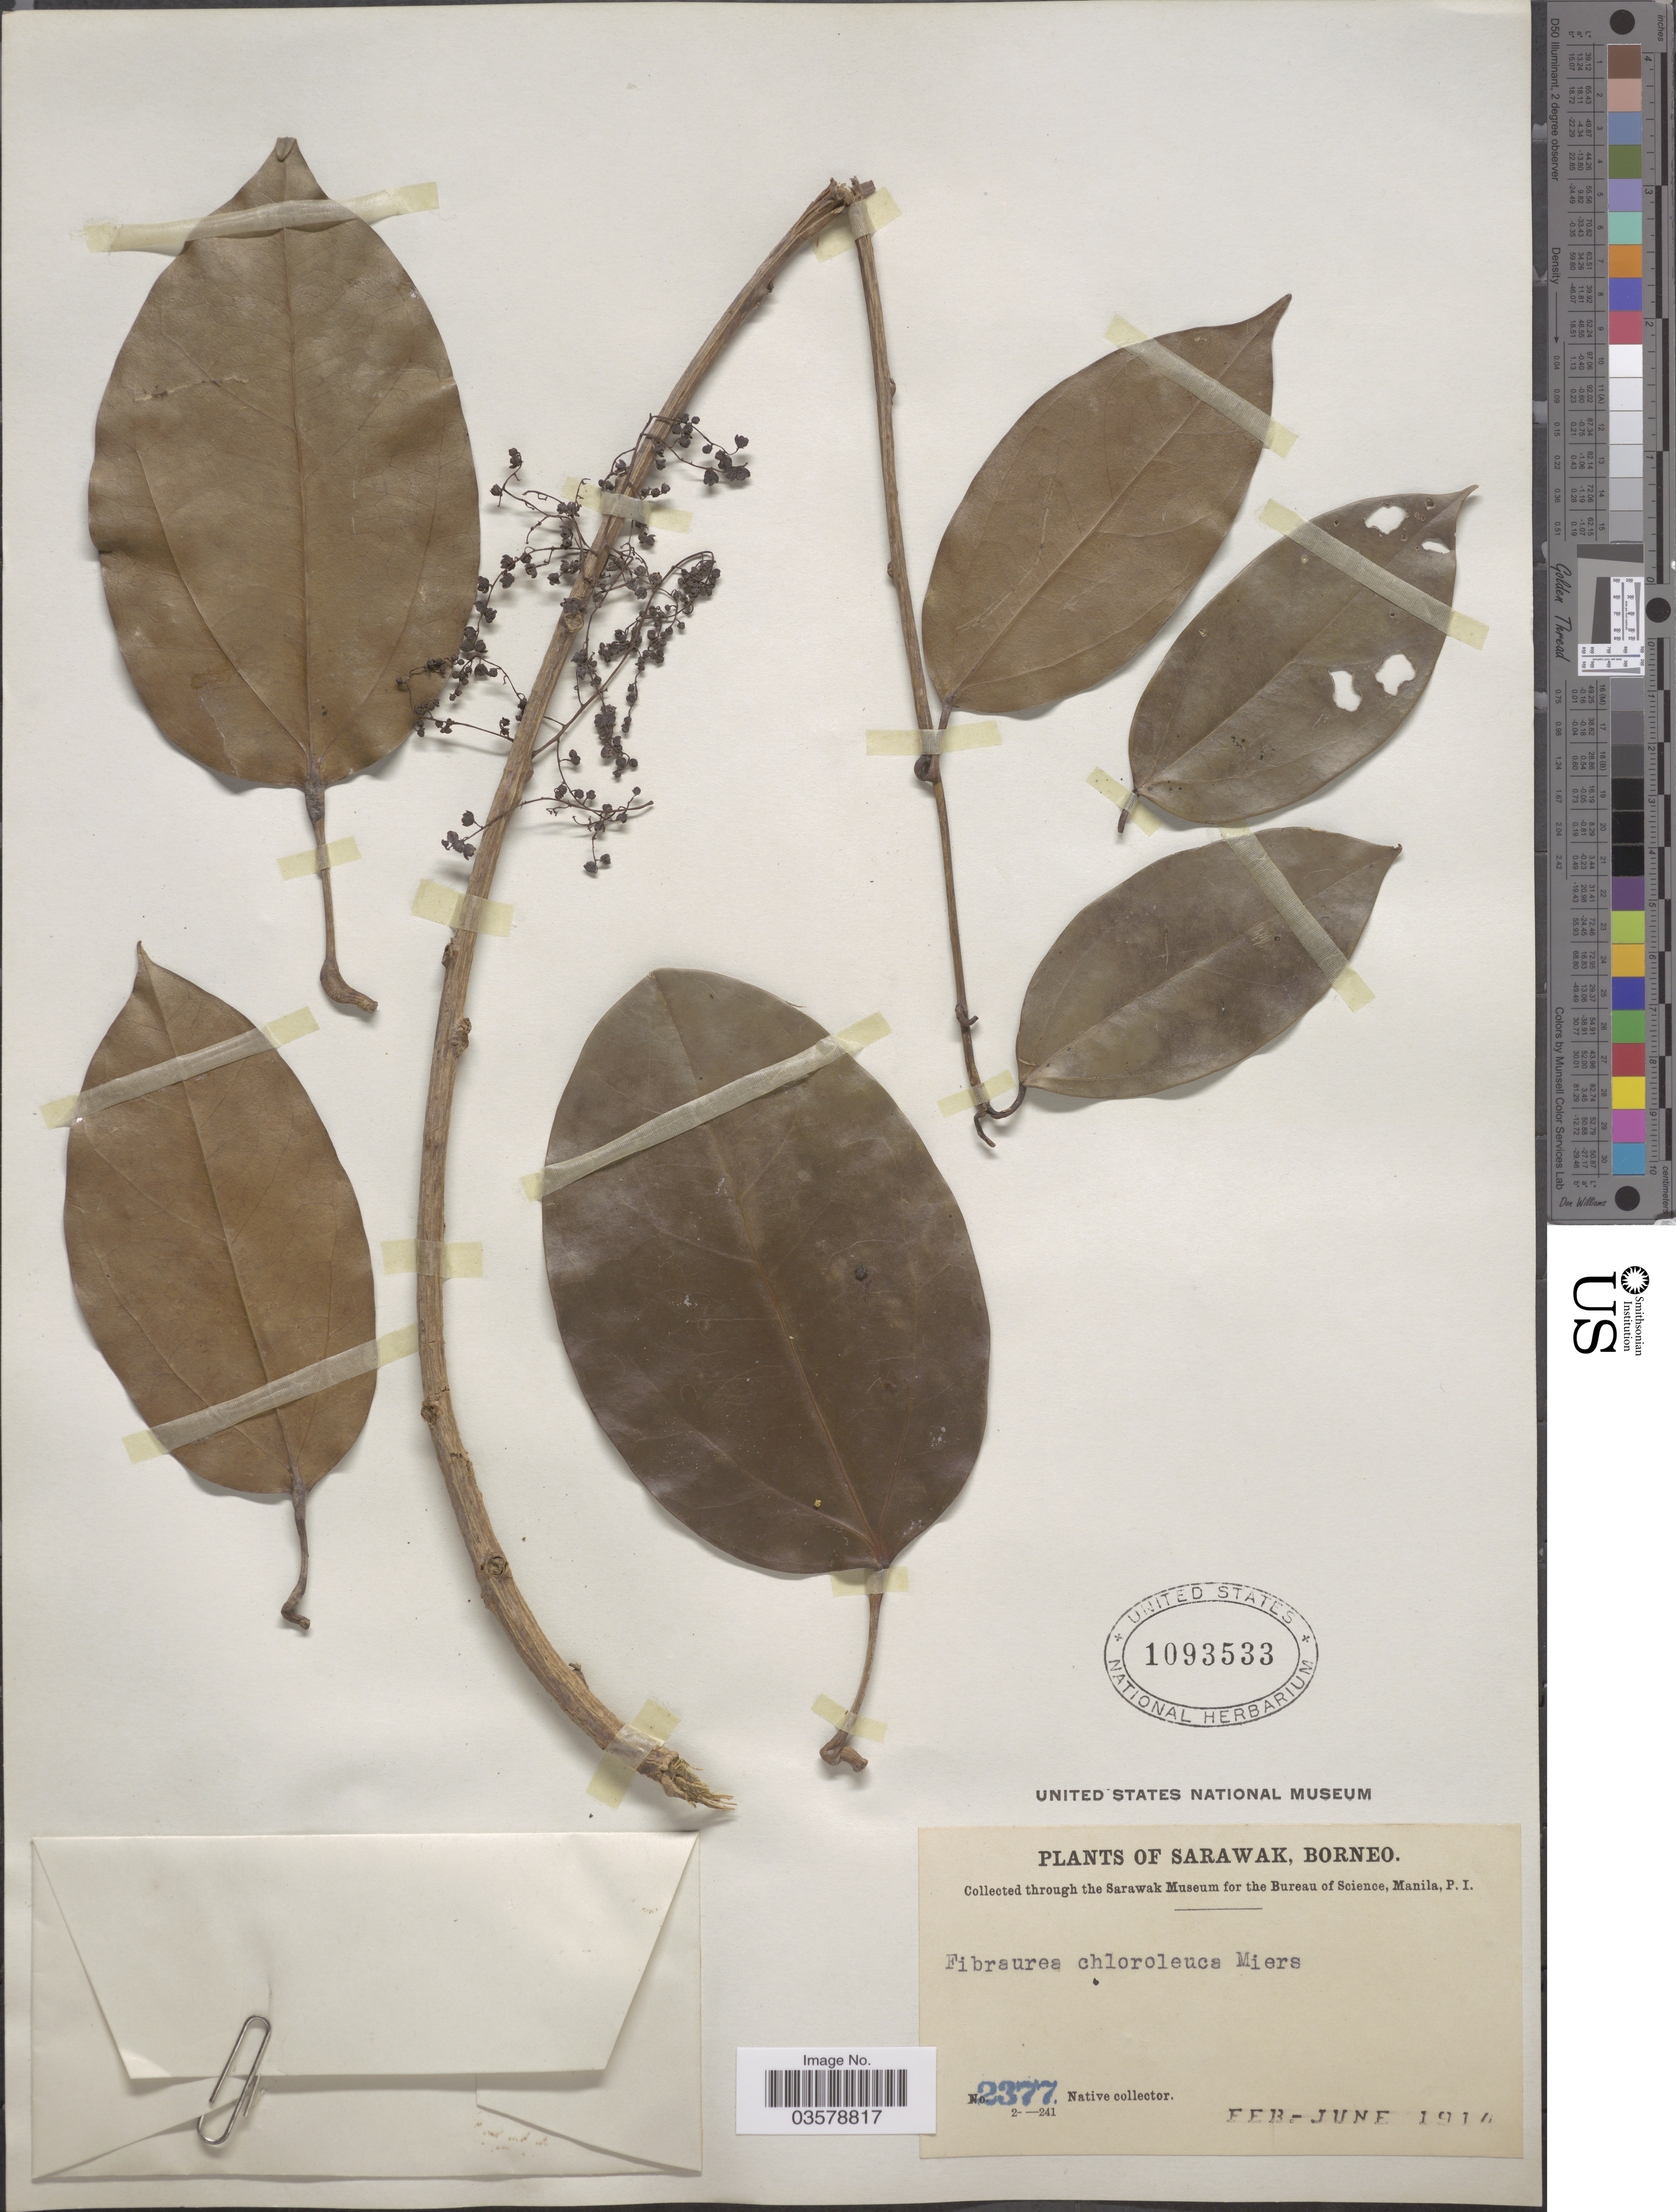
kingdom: Plantae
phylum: Tracheophyta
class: Magnoliopsida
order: Ranunculales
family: Menispermaceae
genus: Fibraurea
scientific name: Fibraurea tinctoria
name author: Lour.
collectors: Native collector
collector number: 2377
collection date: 1914-02/1914-06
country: Malaysia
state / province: Sarawak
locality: Borneo.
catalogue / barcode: US 1093533